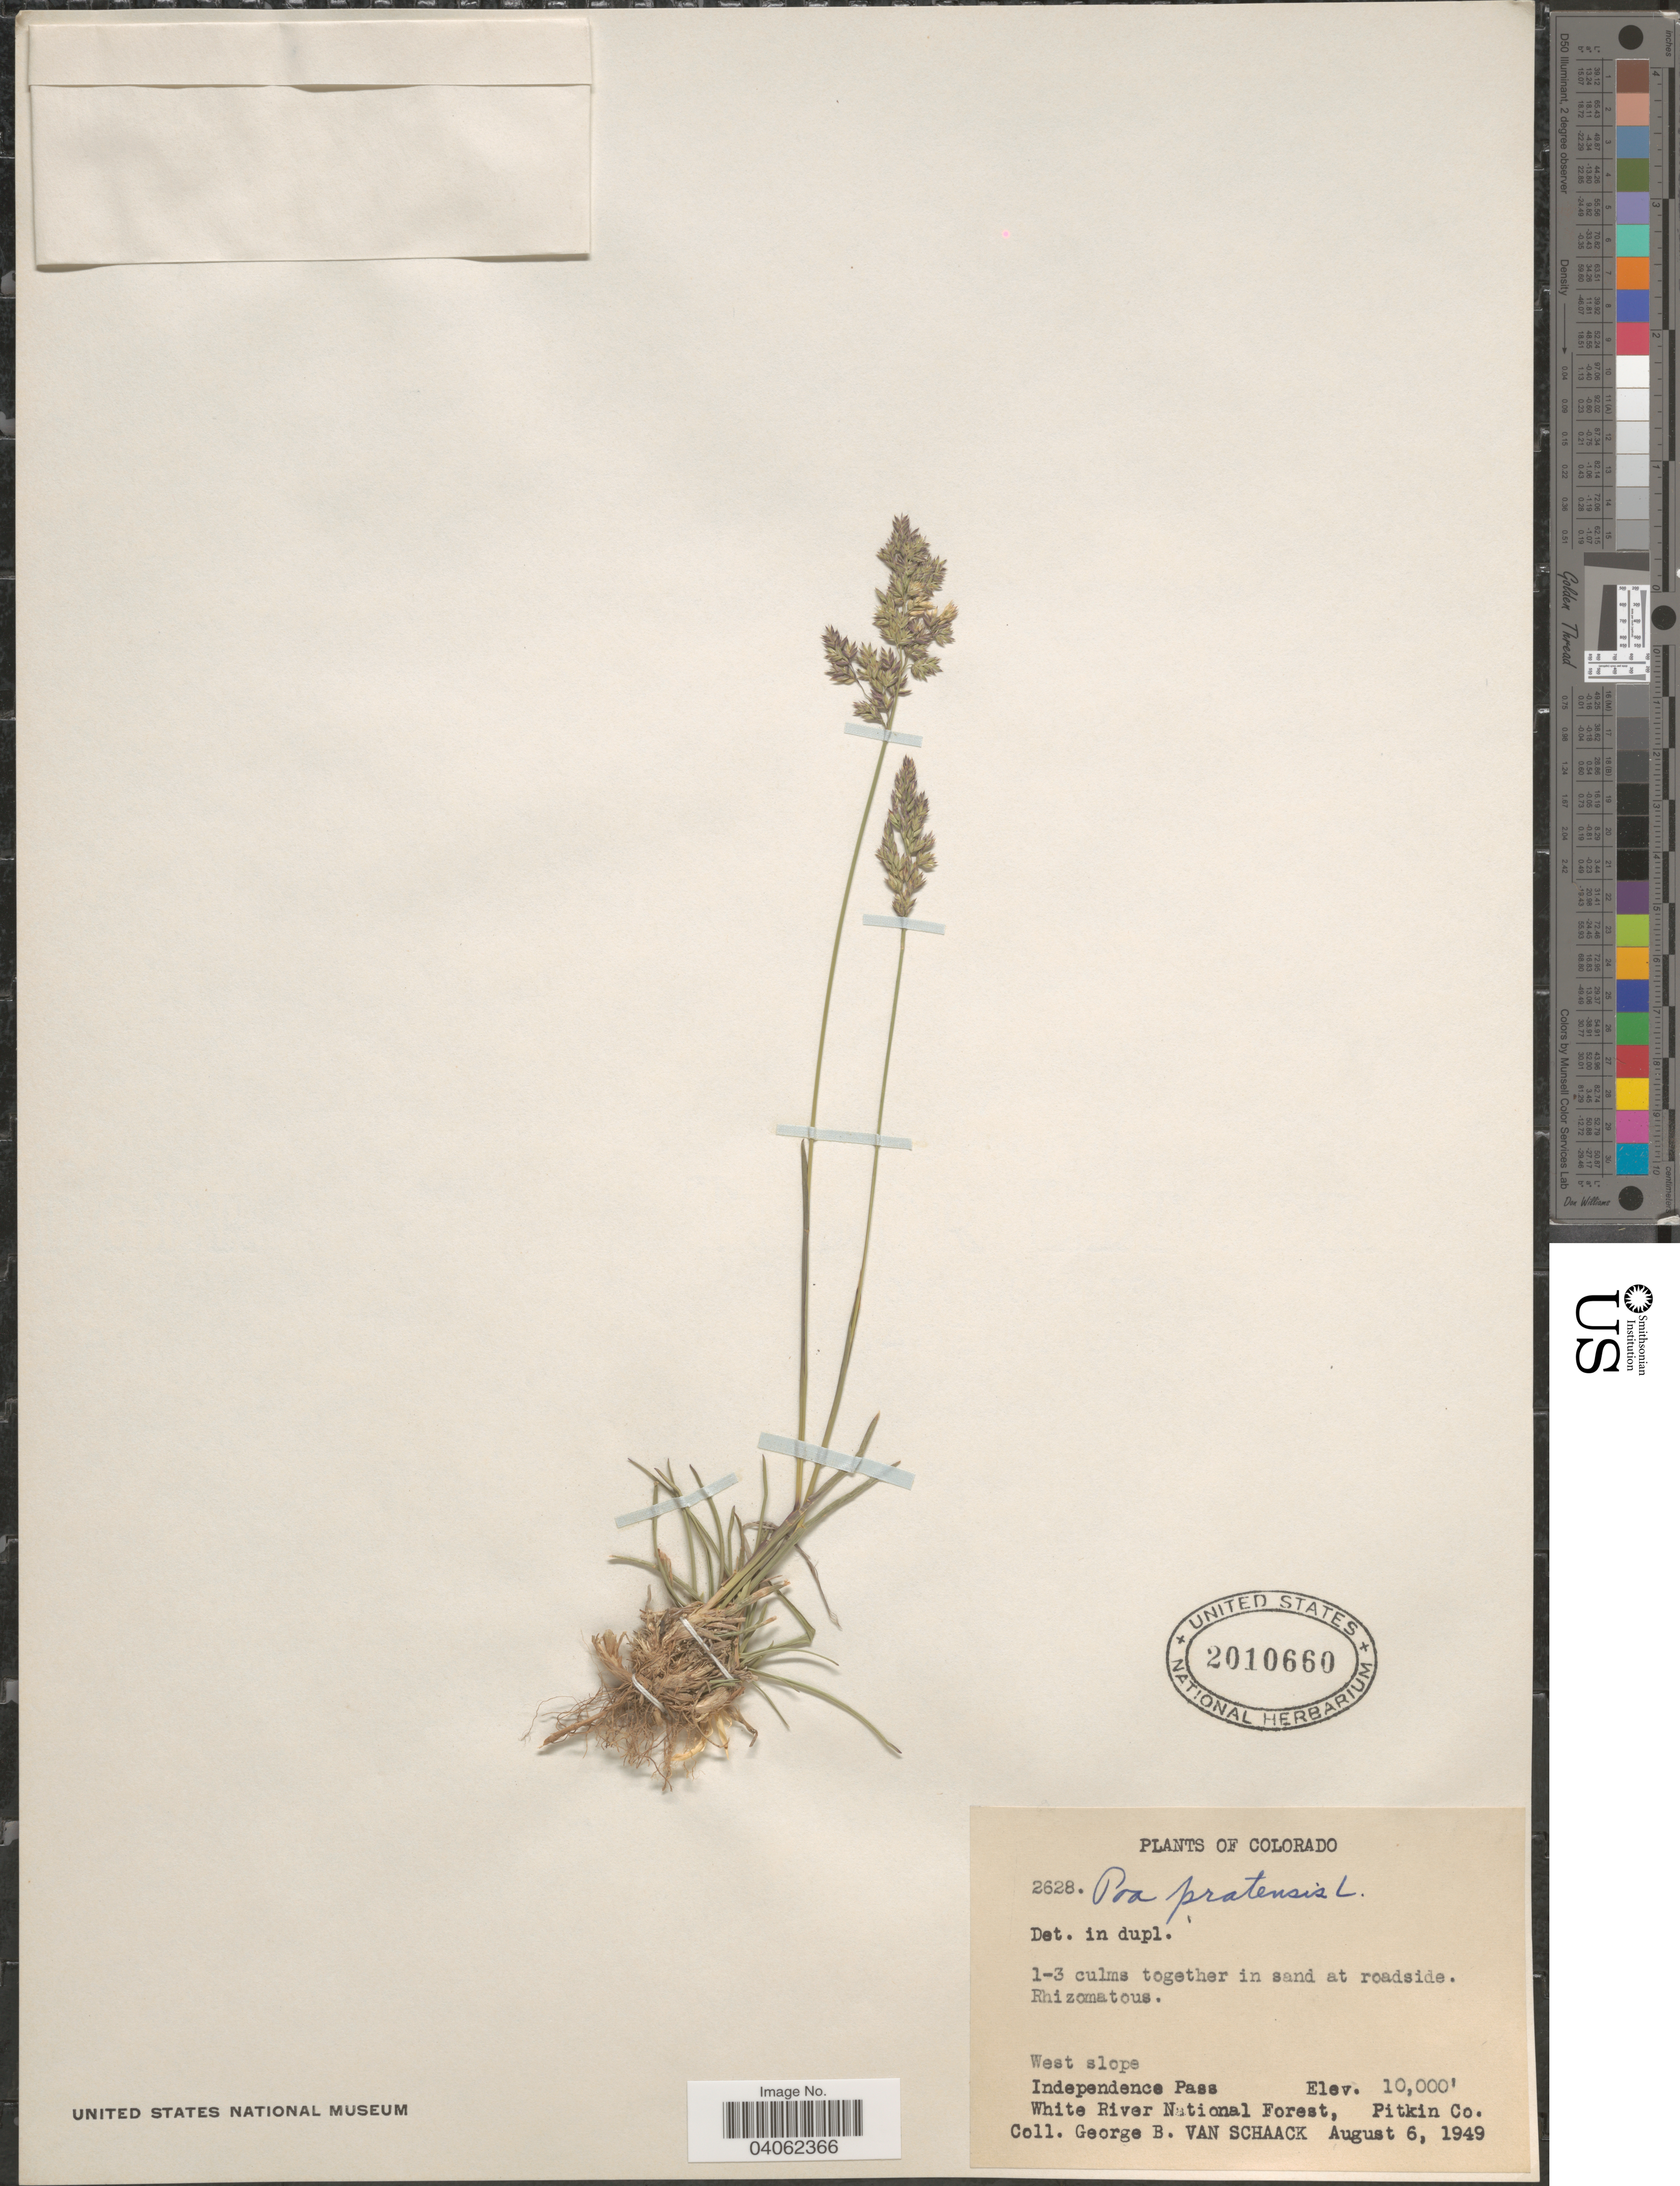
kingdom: Plantae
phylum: Tracheophyta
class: Liliopsida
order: Poales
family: Poaceae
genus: Poa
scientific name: Poa pratensis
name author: L.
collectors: G. Van Schaack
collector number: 2628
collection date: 1949-08-06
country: United States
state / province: Colorado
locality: West slope. Independence Pass. White River National Forest, Pitkin Co.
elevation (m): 3048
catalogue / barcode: US 2010660